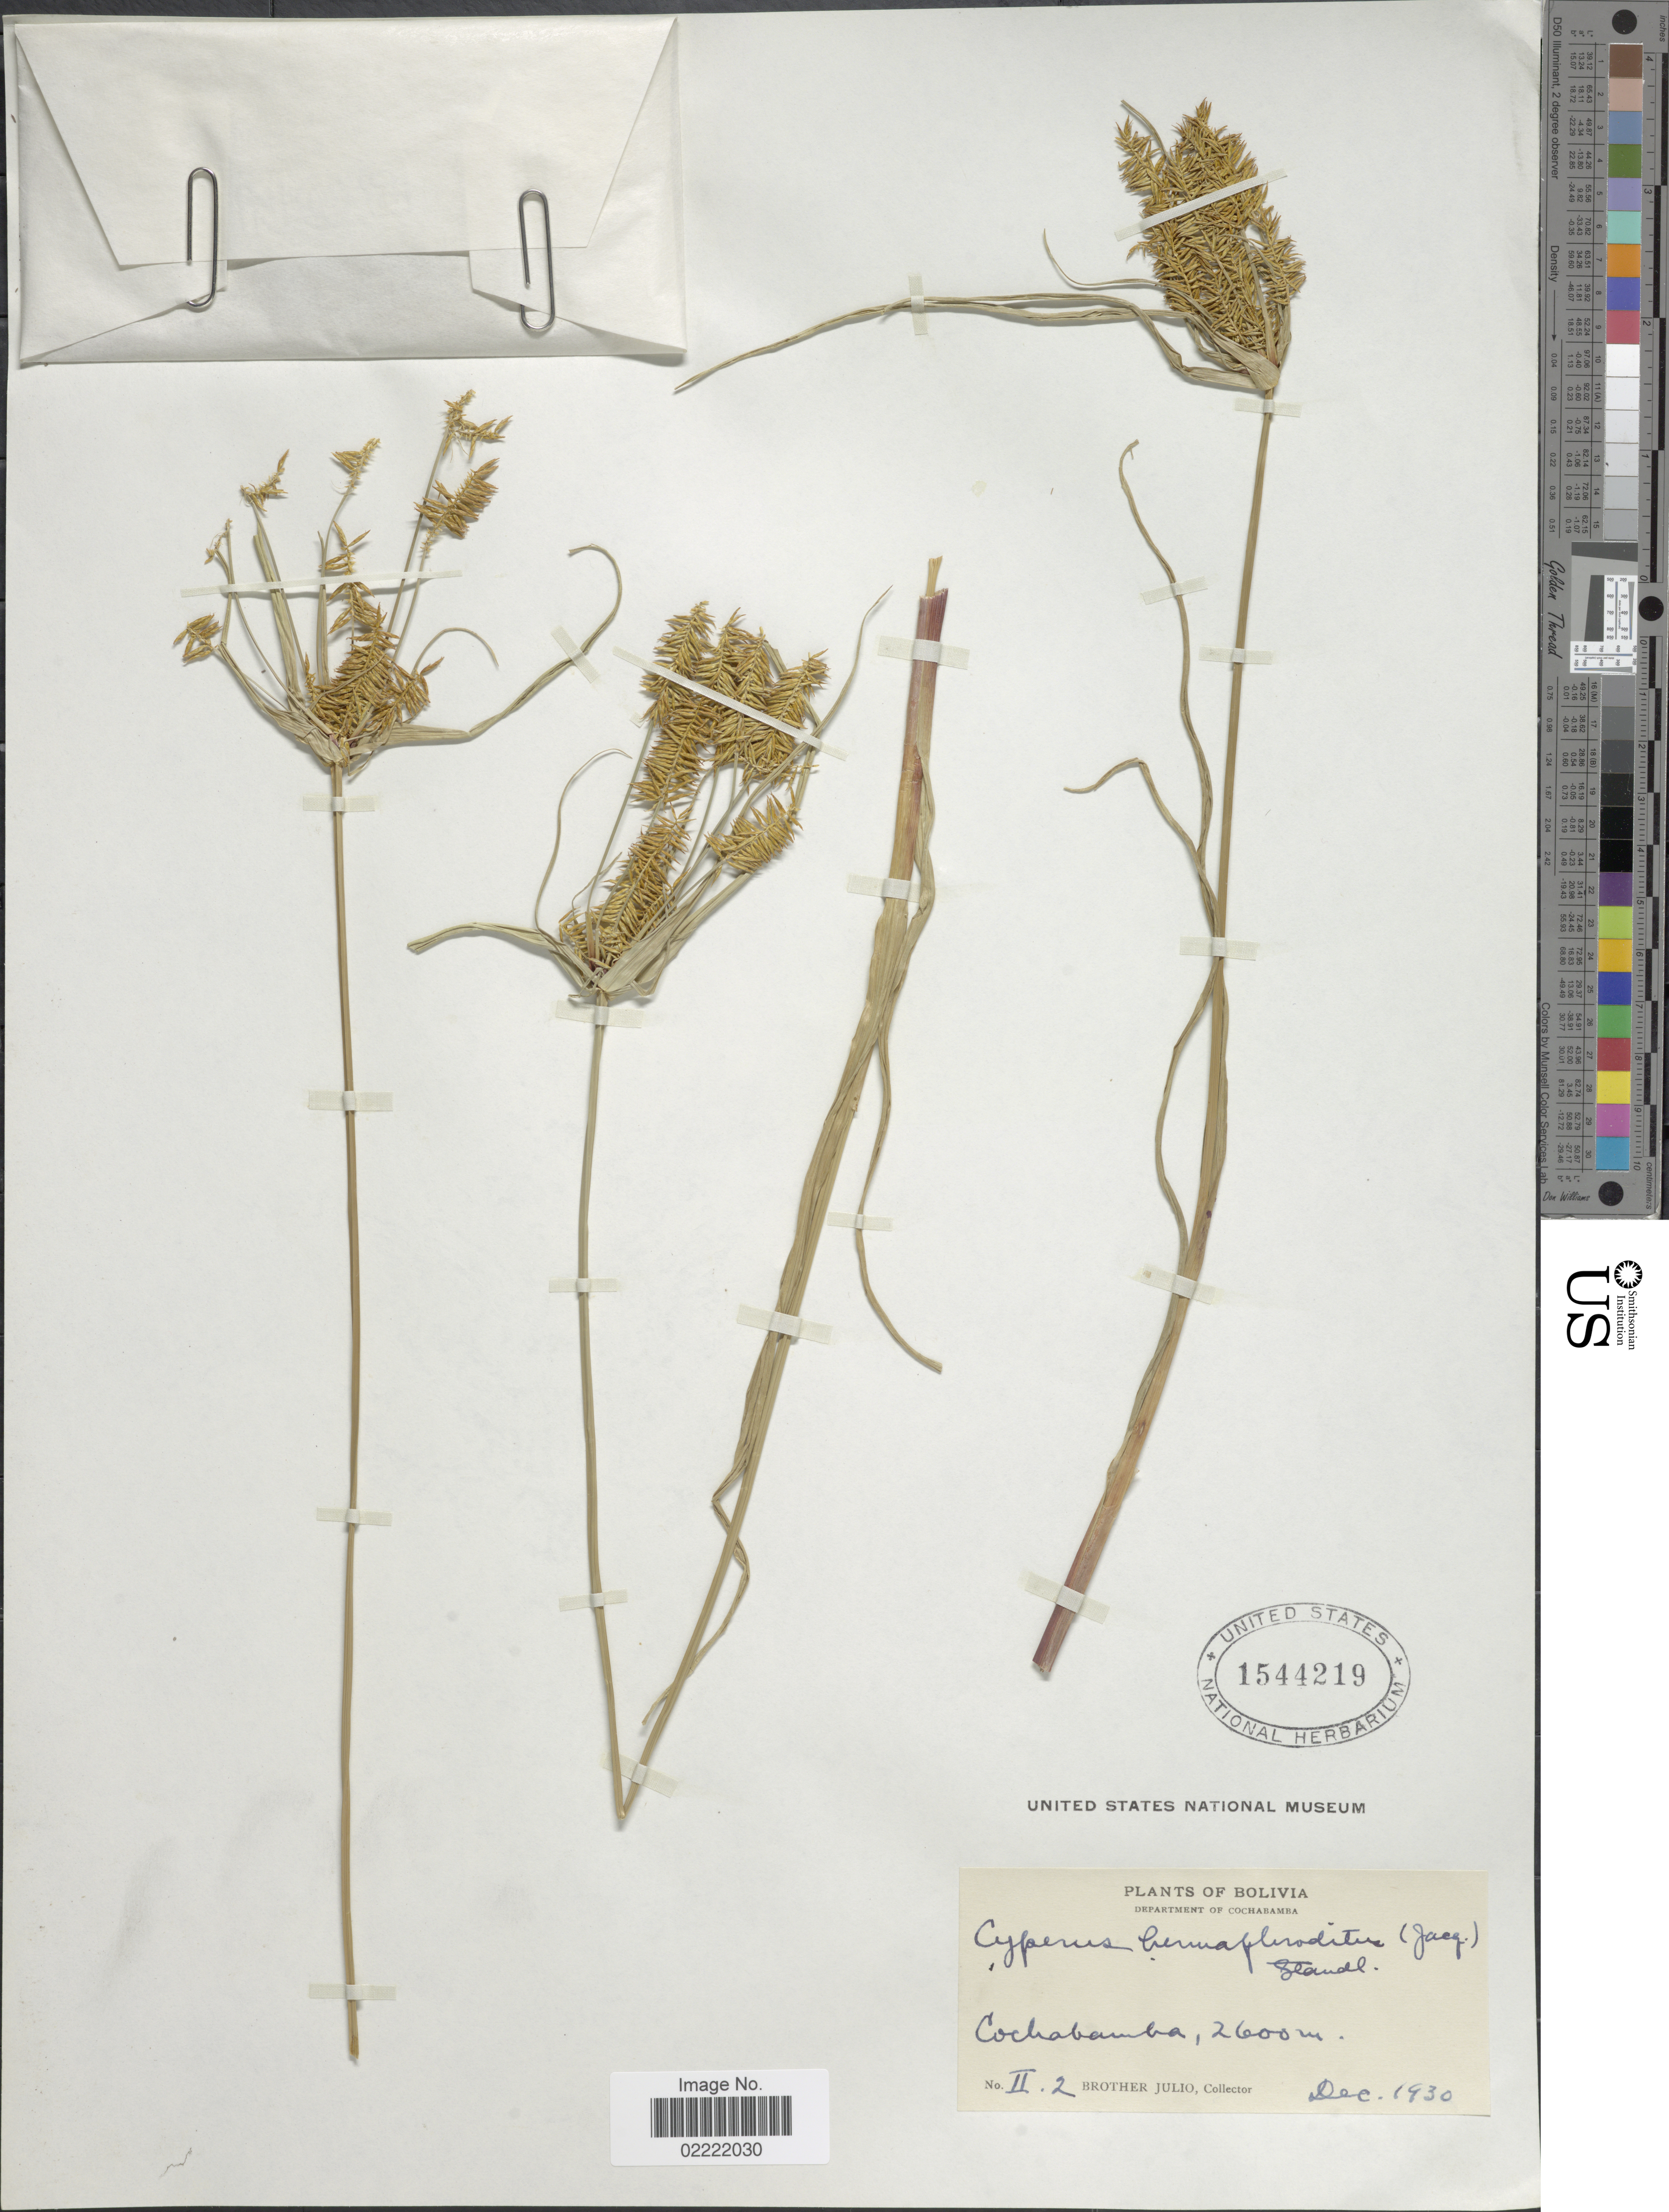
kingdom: Plantae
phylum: Tracheophyta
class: Liliopsida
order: Poales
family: Cyperaceae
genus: Cyperus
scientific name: Cyperus hermaphroditus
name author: (Jacq.) Standl.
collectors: Bro. Julio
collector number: II. 2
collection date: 1930-12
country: Bolivia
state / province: Cochabamba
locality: Department of Cochabamba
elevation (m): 2600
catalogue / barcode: US 1544219